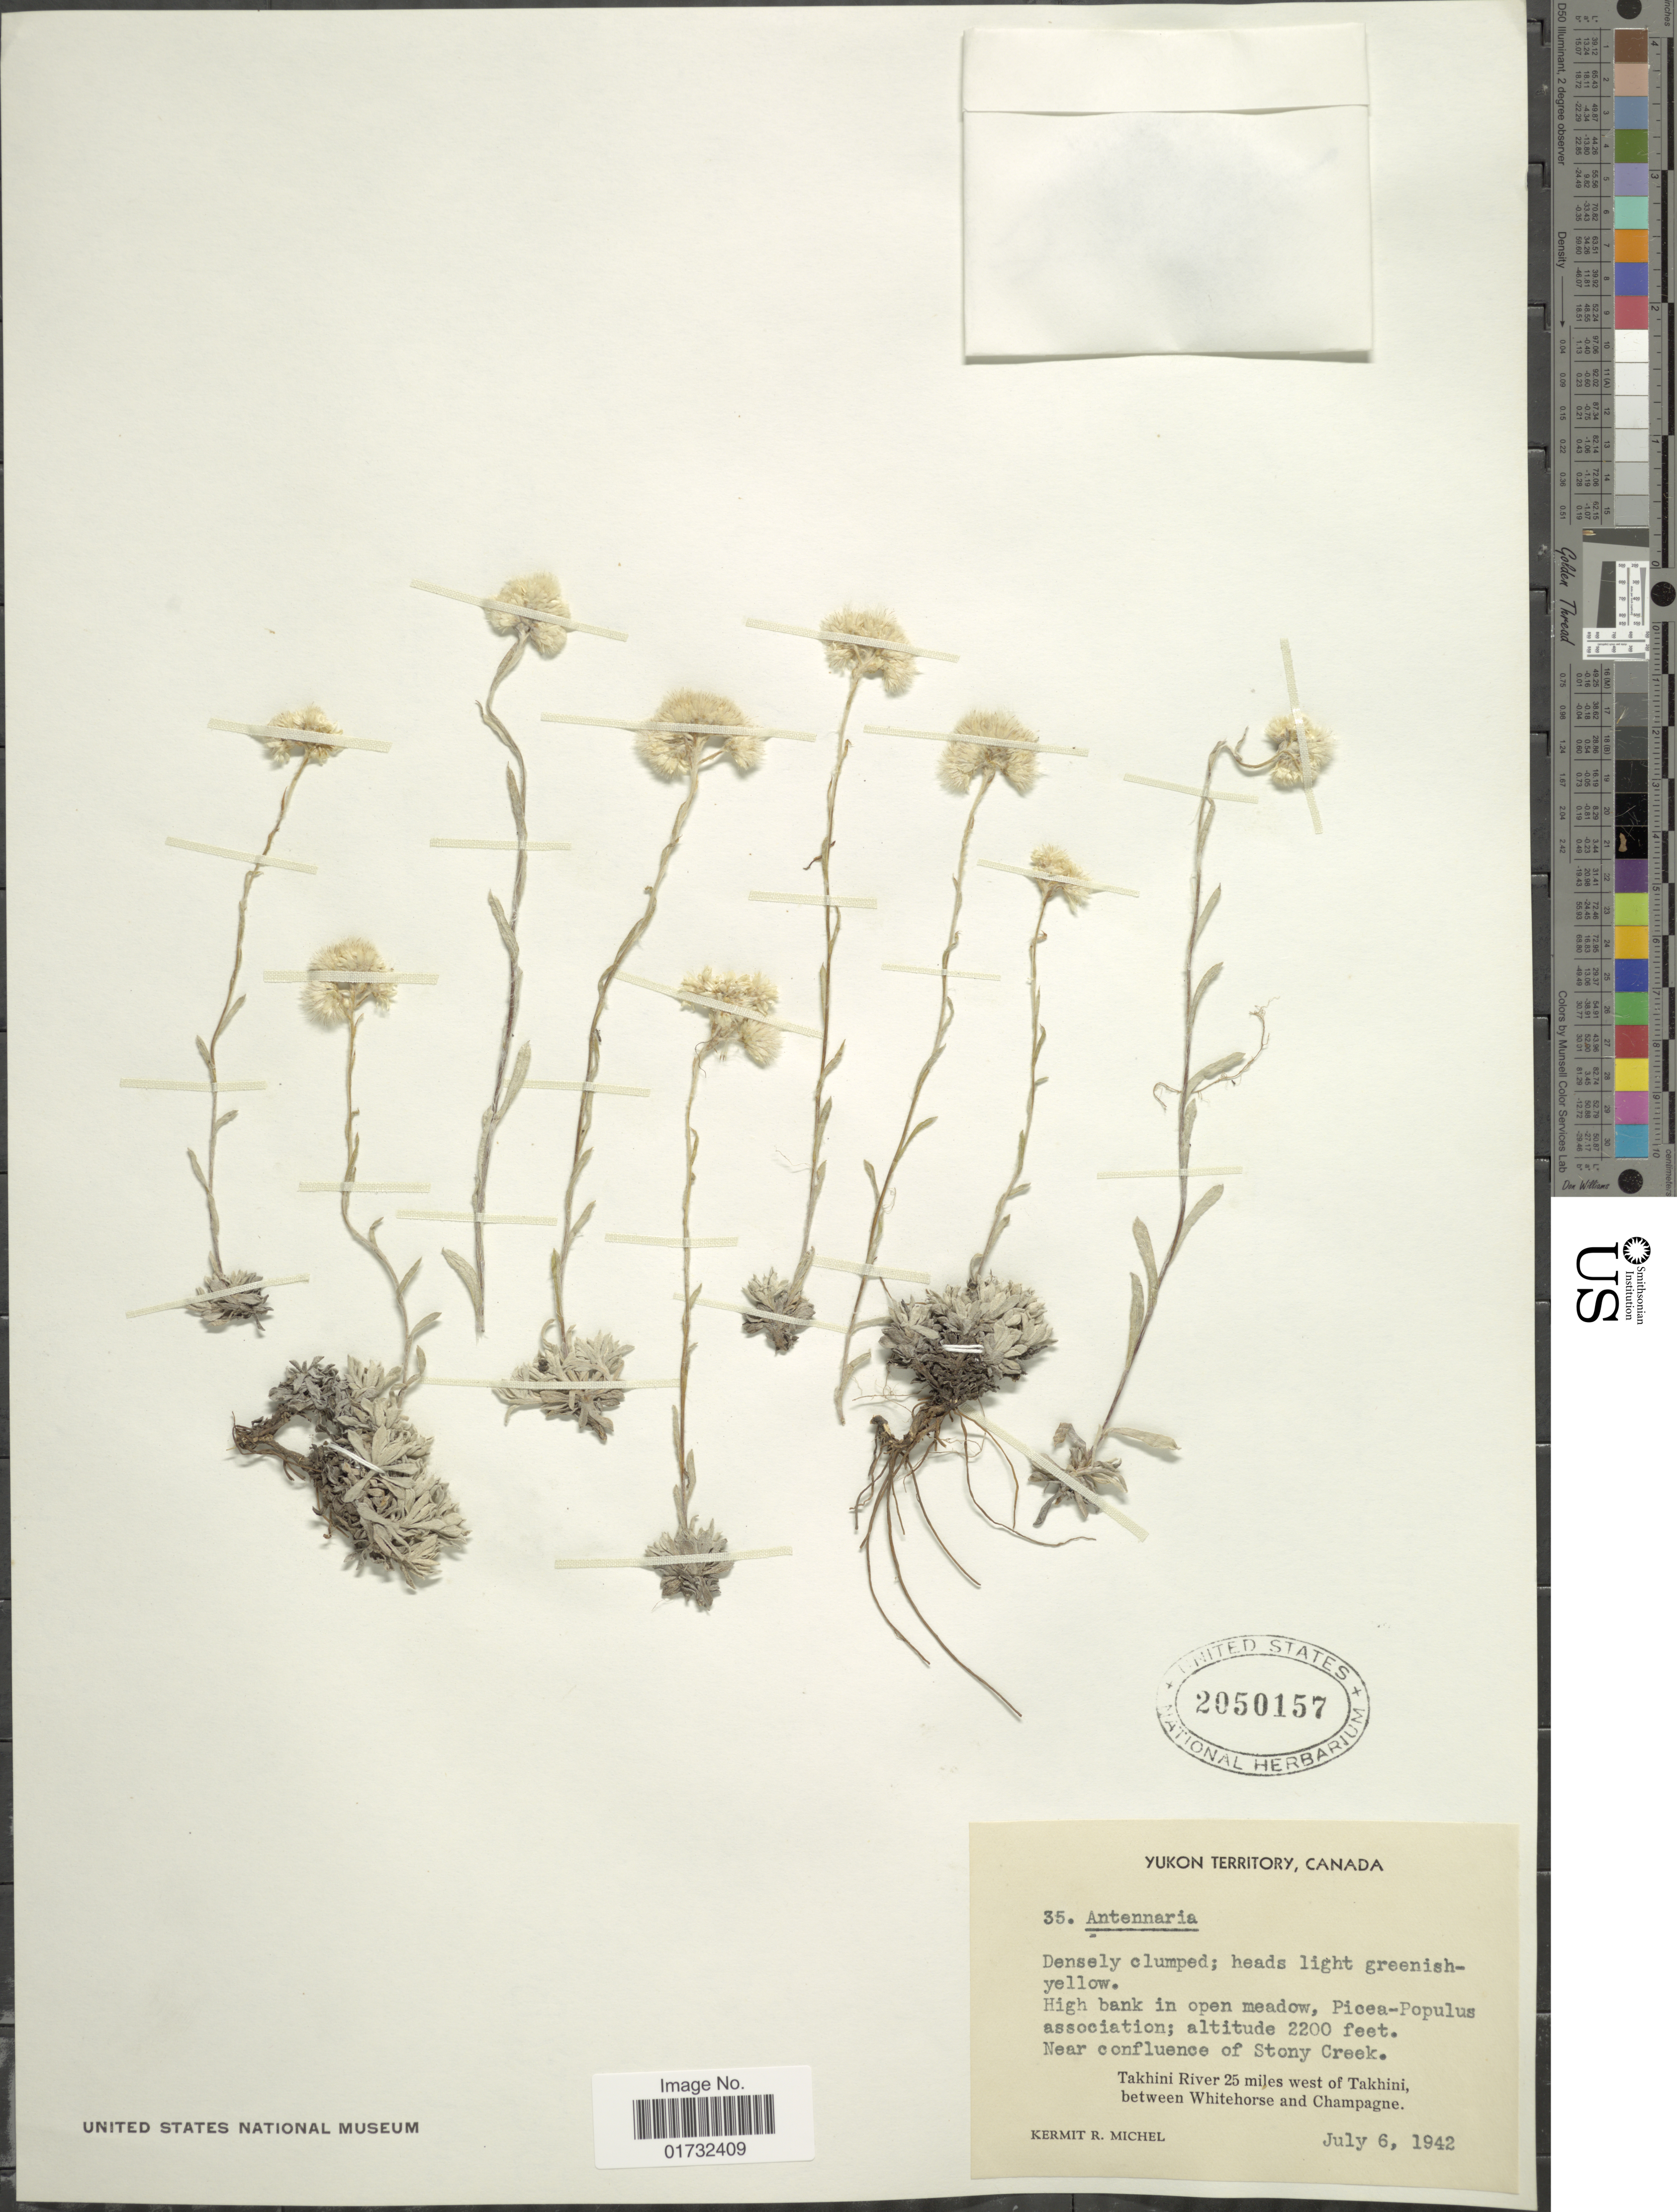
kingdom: Plantae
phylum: Tracheophyta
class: Magnoliopsida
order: Asterales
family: Asteraceae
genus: Antennaria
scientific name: Antennaria parvifolia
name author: Nutt.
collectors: K. Michel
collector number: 35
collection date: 1942-07-06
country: Canada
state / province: Yukon Territory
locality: Takhini River 25 miles west of Takhini, between Whitehorse and Champagne. Near confluence of Stony Creek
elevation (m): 671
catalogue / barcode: US 2050157